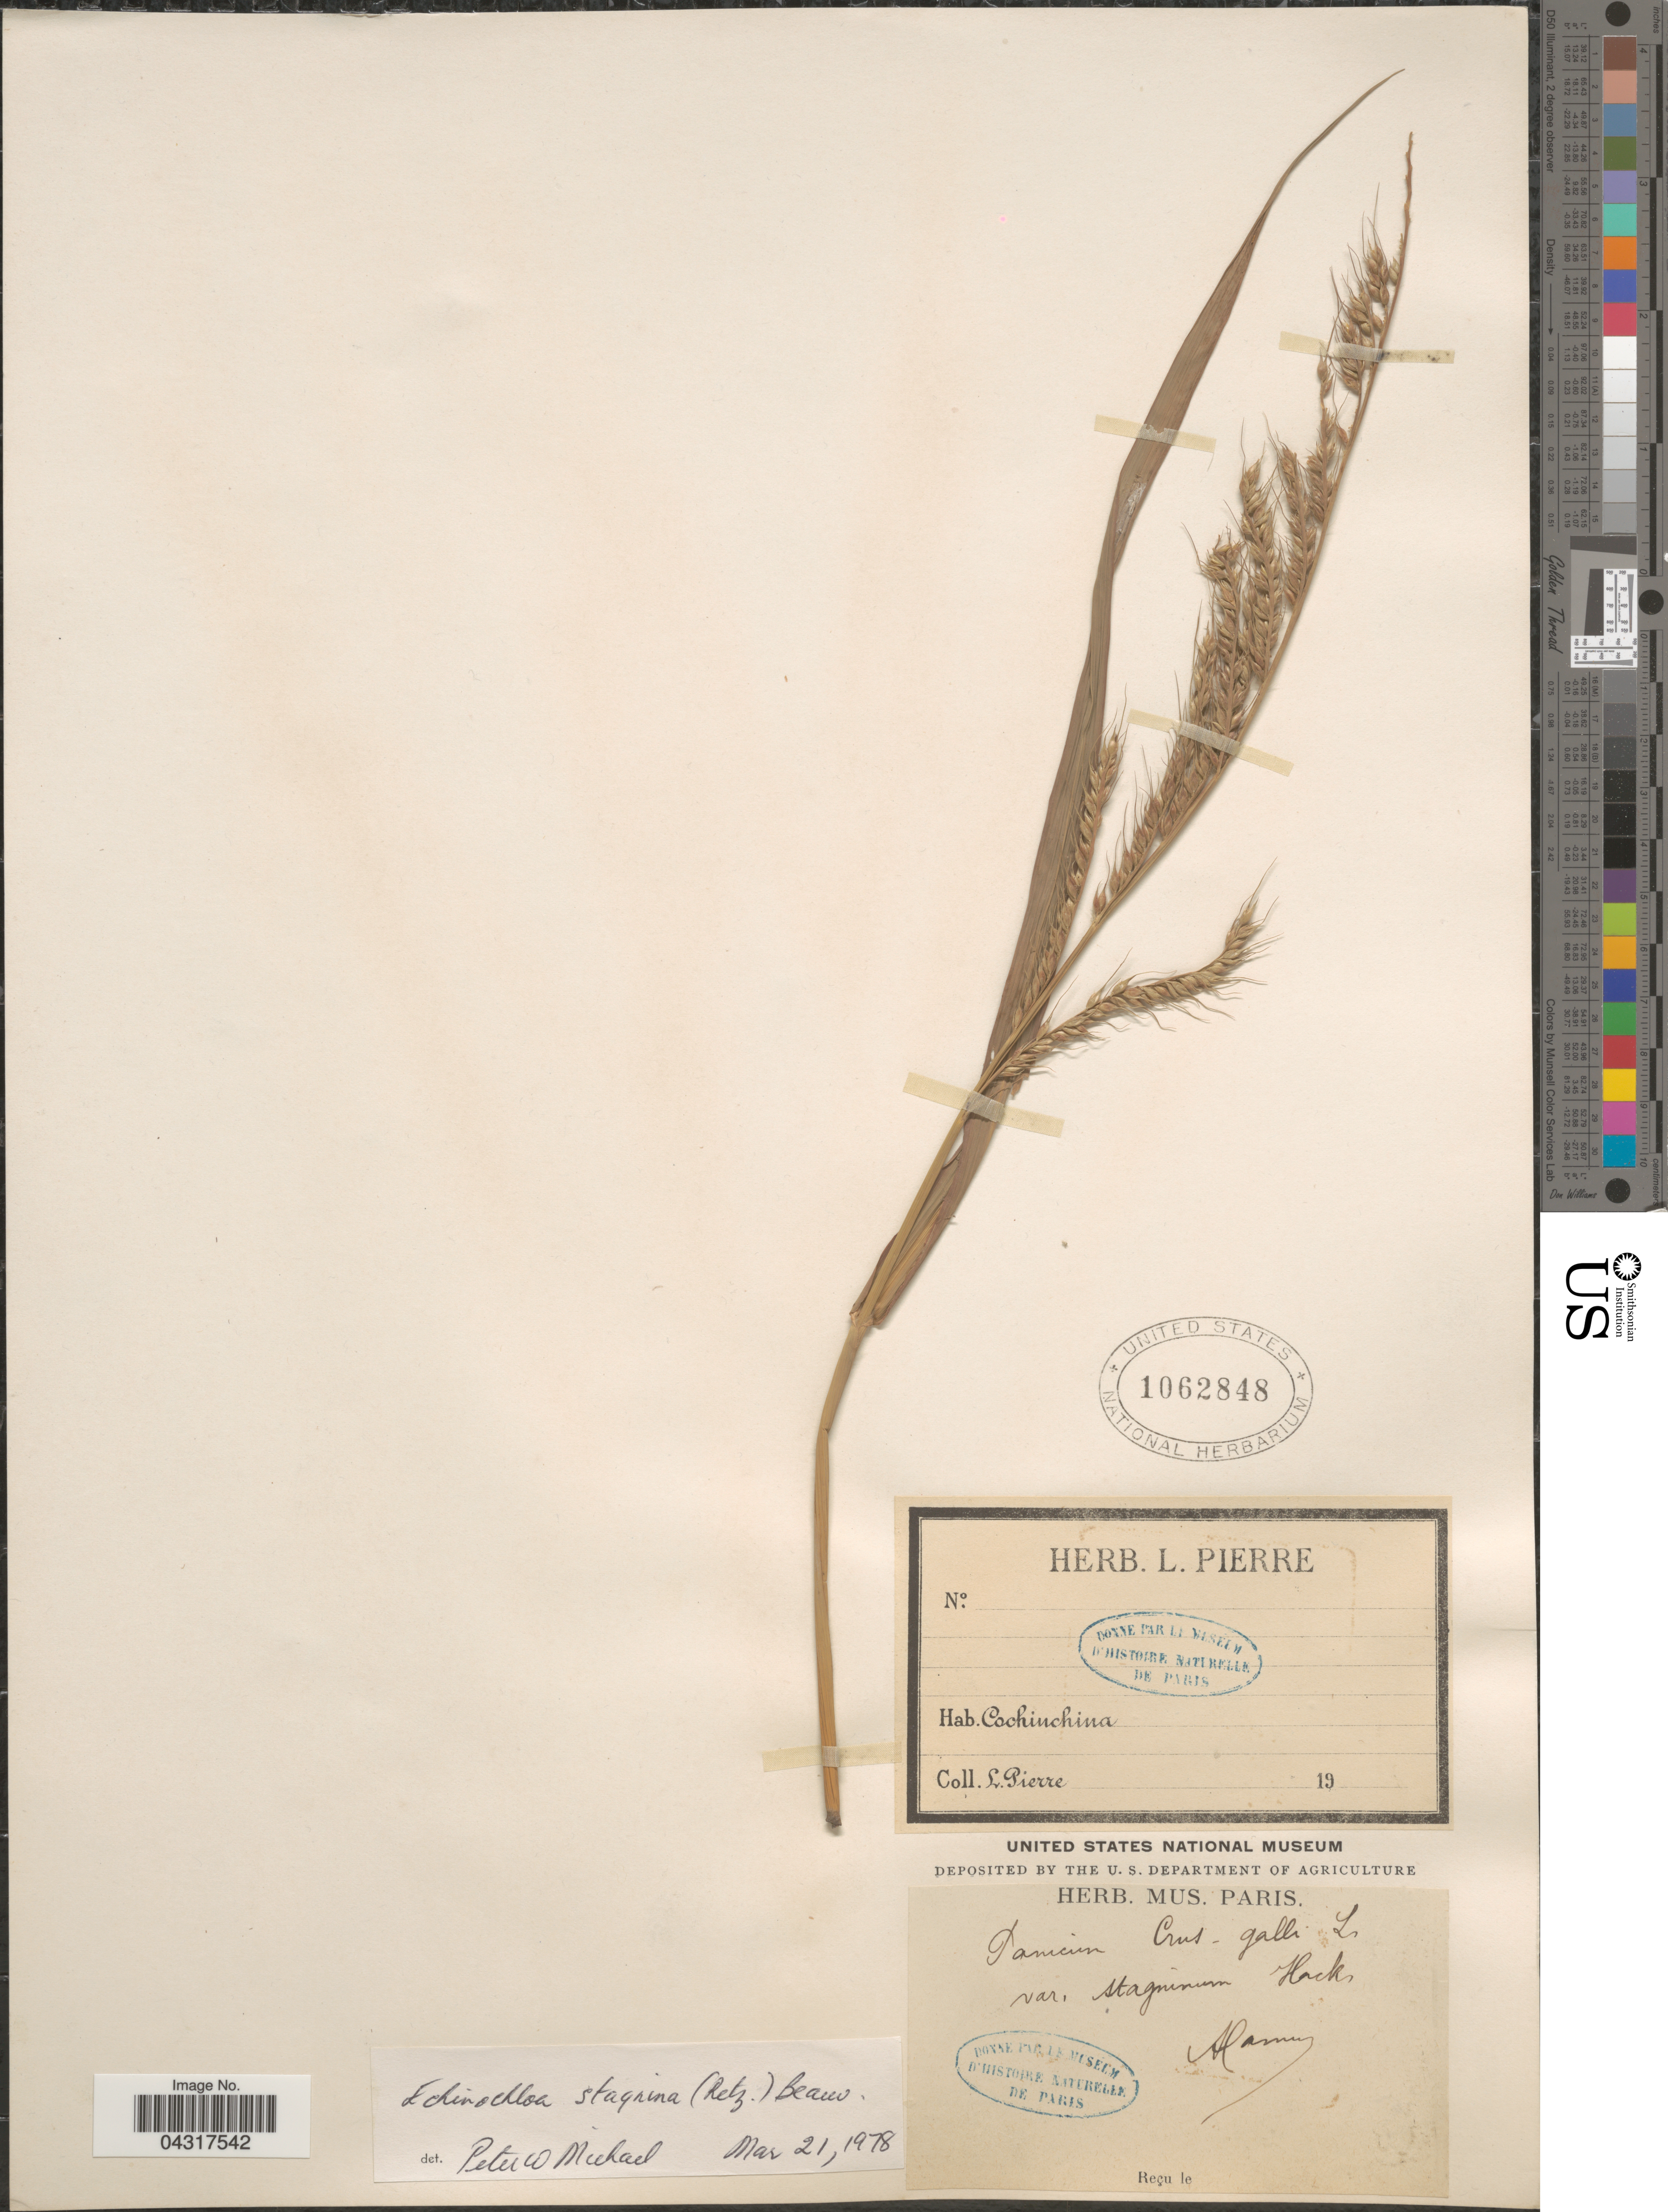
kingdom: Plantae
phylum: Tracheophyta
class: Liliopsida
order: Poales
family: Poaceae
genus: Echinochloa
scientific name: Echinochloa stagnina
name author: (Retz.) P. Beauv.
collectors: L. Pierre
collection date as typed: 19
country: Vietnam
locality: Cochinchina.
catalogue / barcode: US 1062848